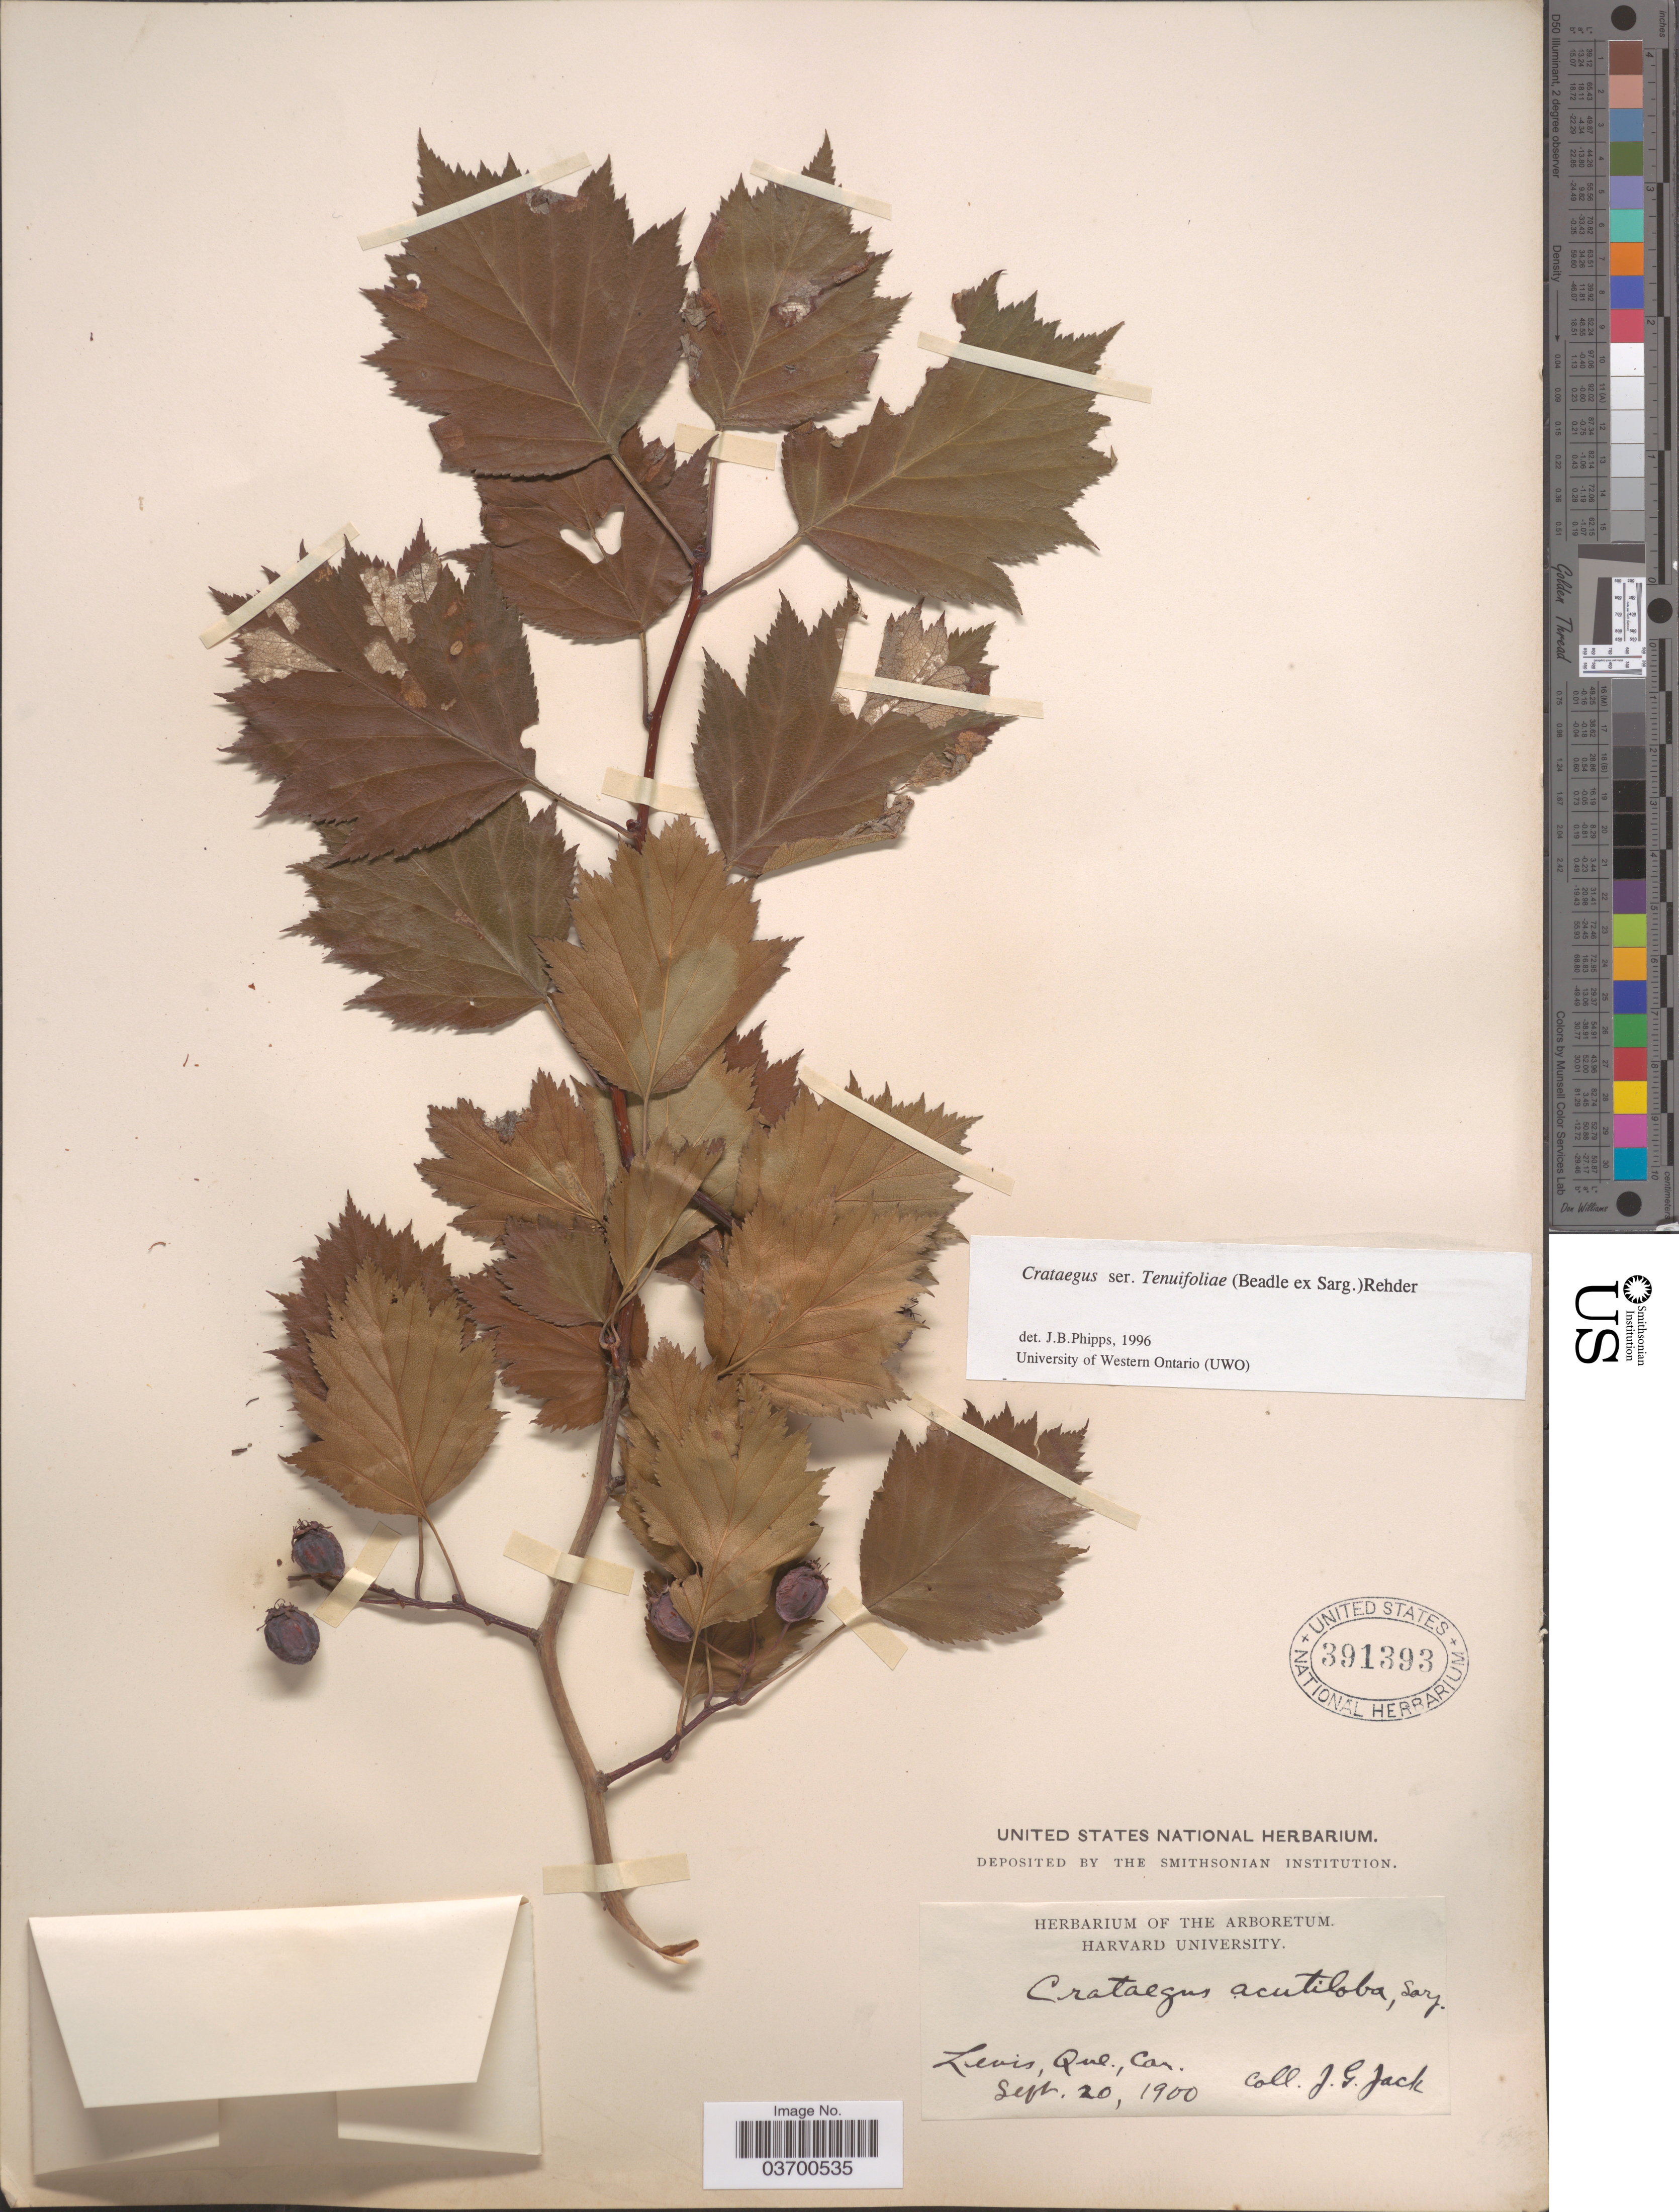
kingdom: Plantae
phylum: Tracheophyta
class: Magnoliopsida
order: Rosales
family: Rosaceae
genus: Crataegus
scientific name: Crataegus macrosperma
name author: Ashe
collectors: J. G. Jack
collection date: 1900-09-20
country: Canada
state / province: Quebec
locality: Levis.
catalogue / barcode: US 391393